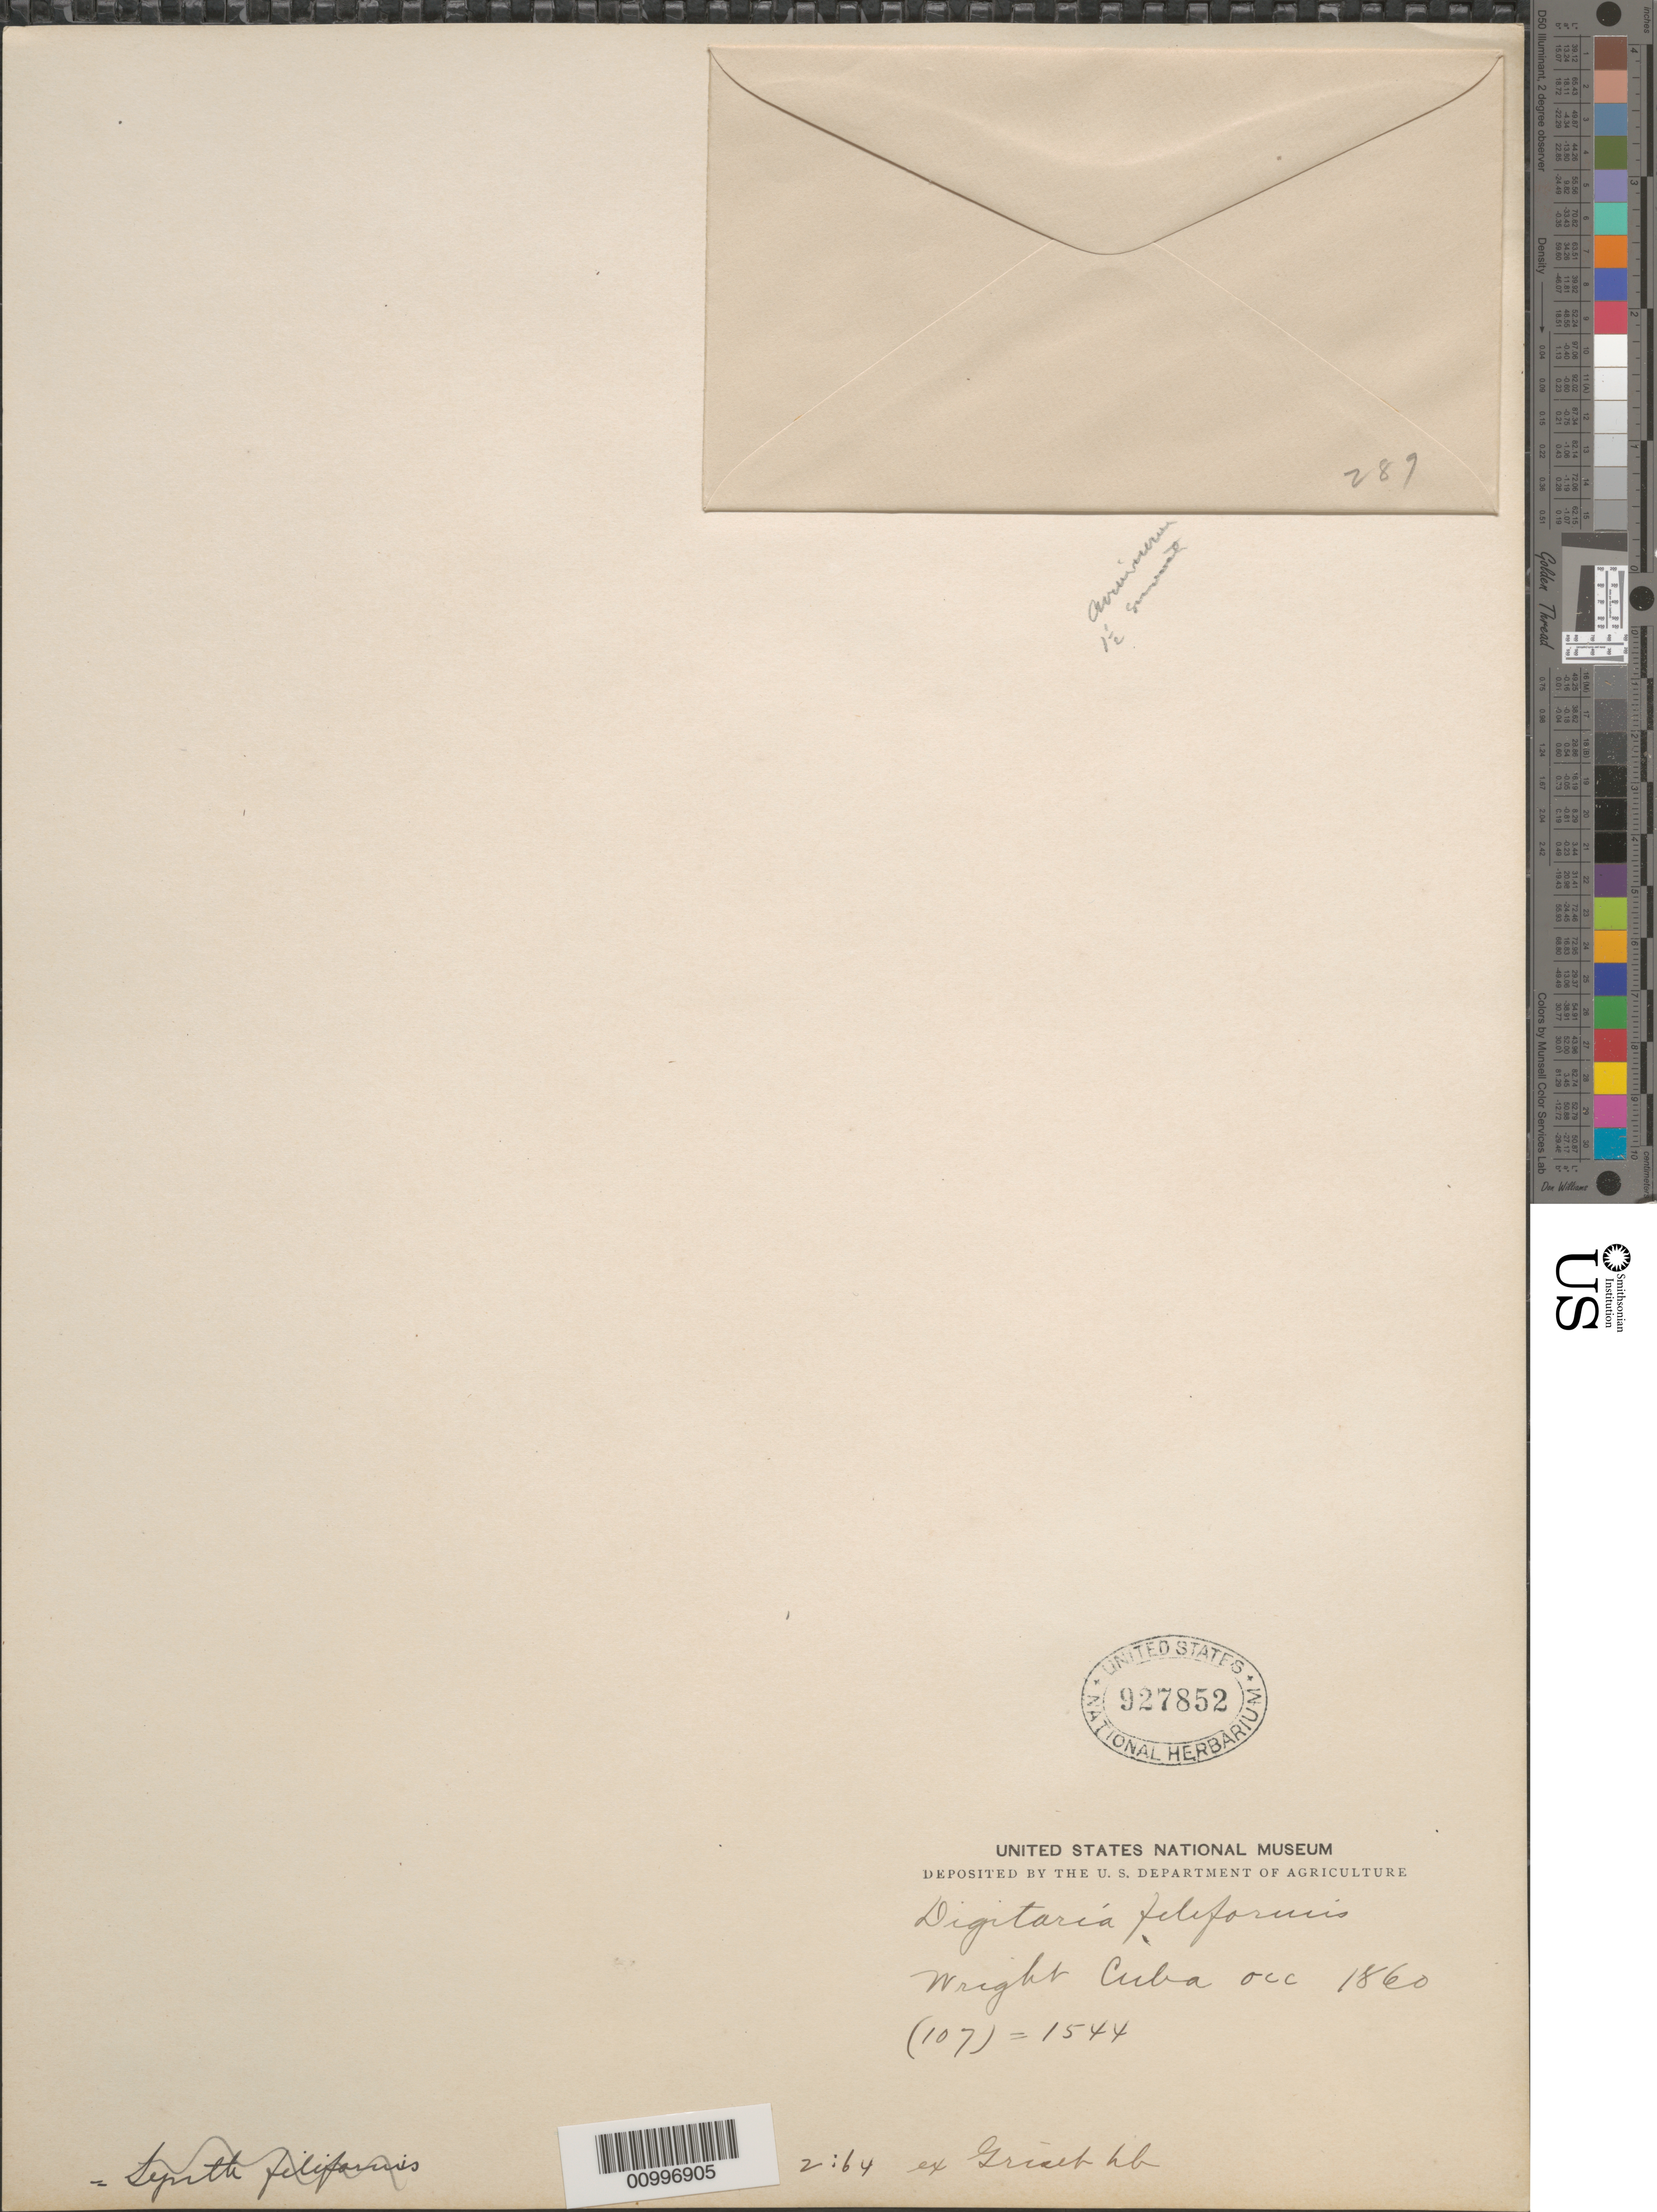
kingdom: Plantae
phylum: Tracheophyta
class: Liliopsida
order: Poales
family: Poaceae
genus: Digitaria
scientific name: Digitaria curvinervis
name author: (Hack.) Fernald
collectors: C. Wright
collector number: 1544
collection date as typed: Sep 1865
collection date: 1865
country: Cuba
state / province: Pinar del Rio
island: Cuba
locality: Pinar del Rio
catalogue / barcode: US 927852